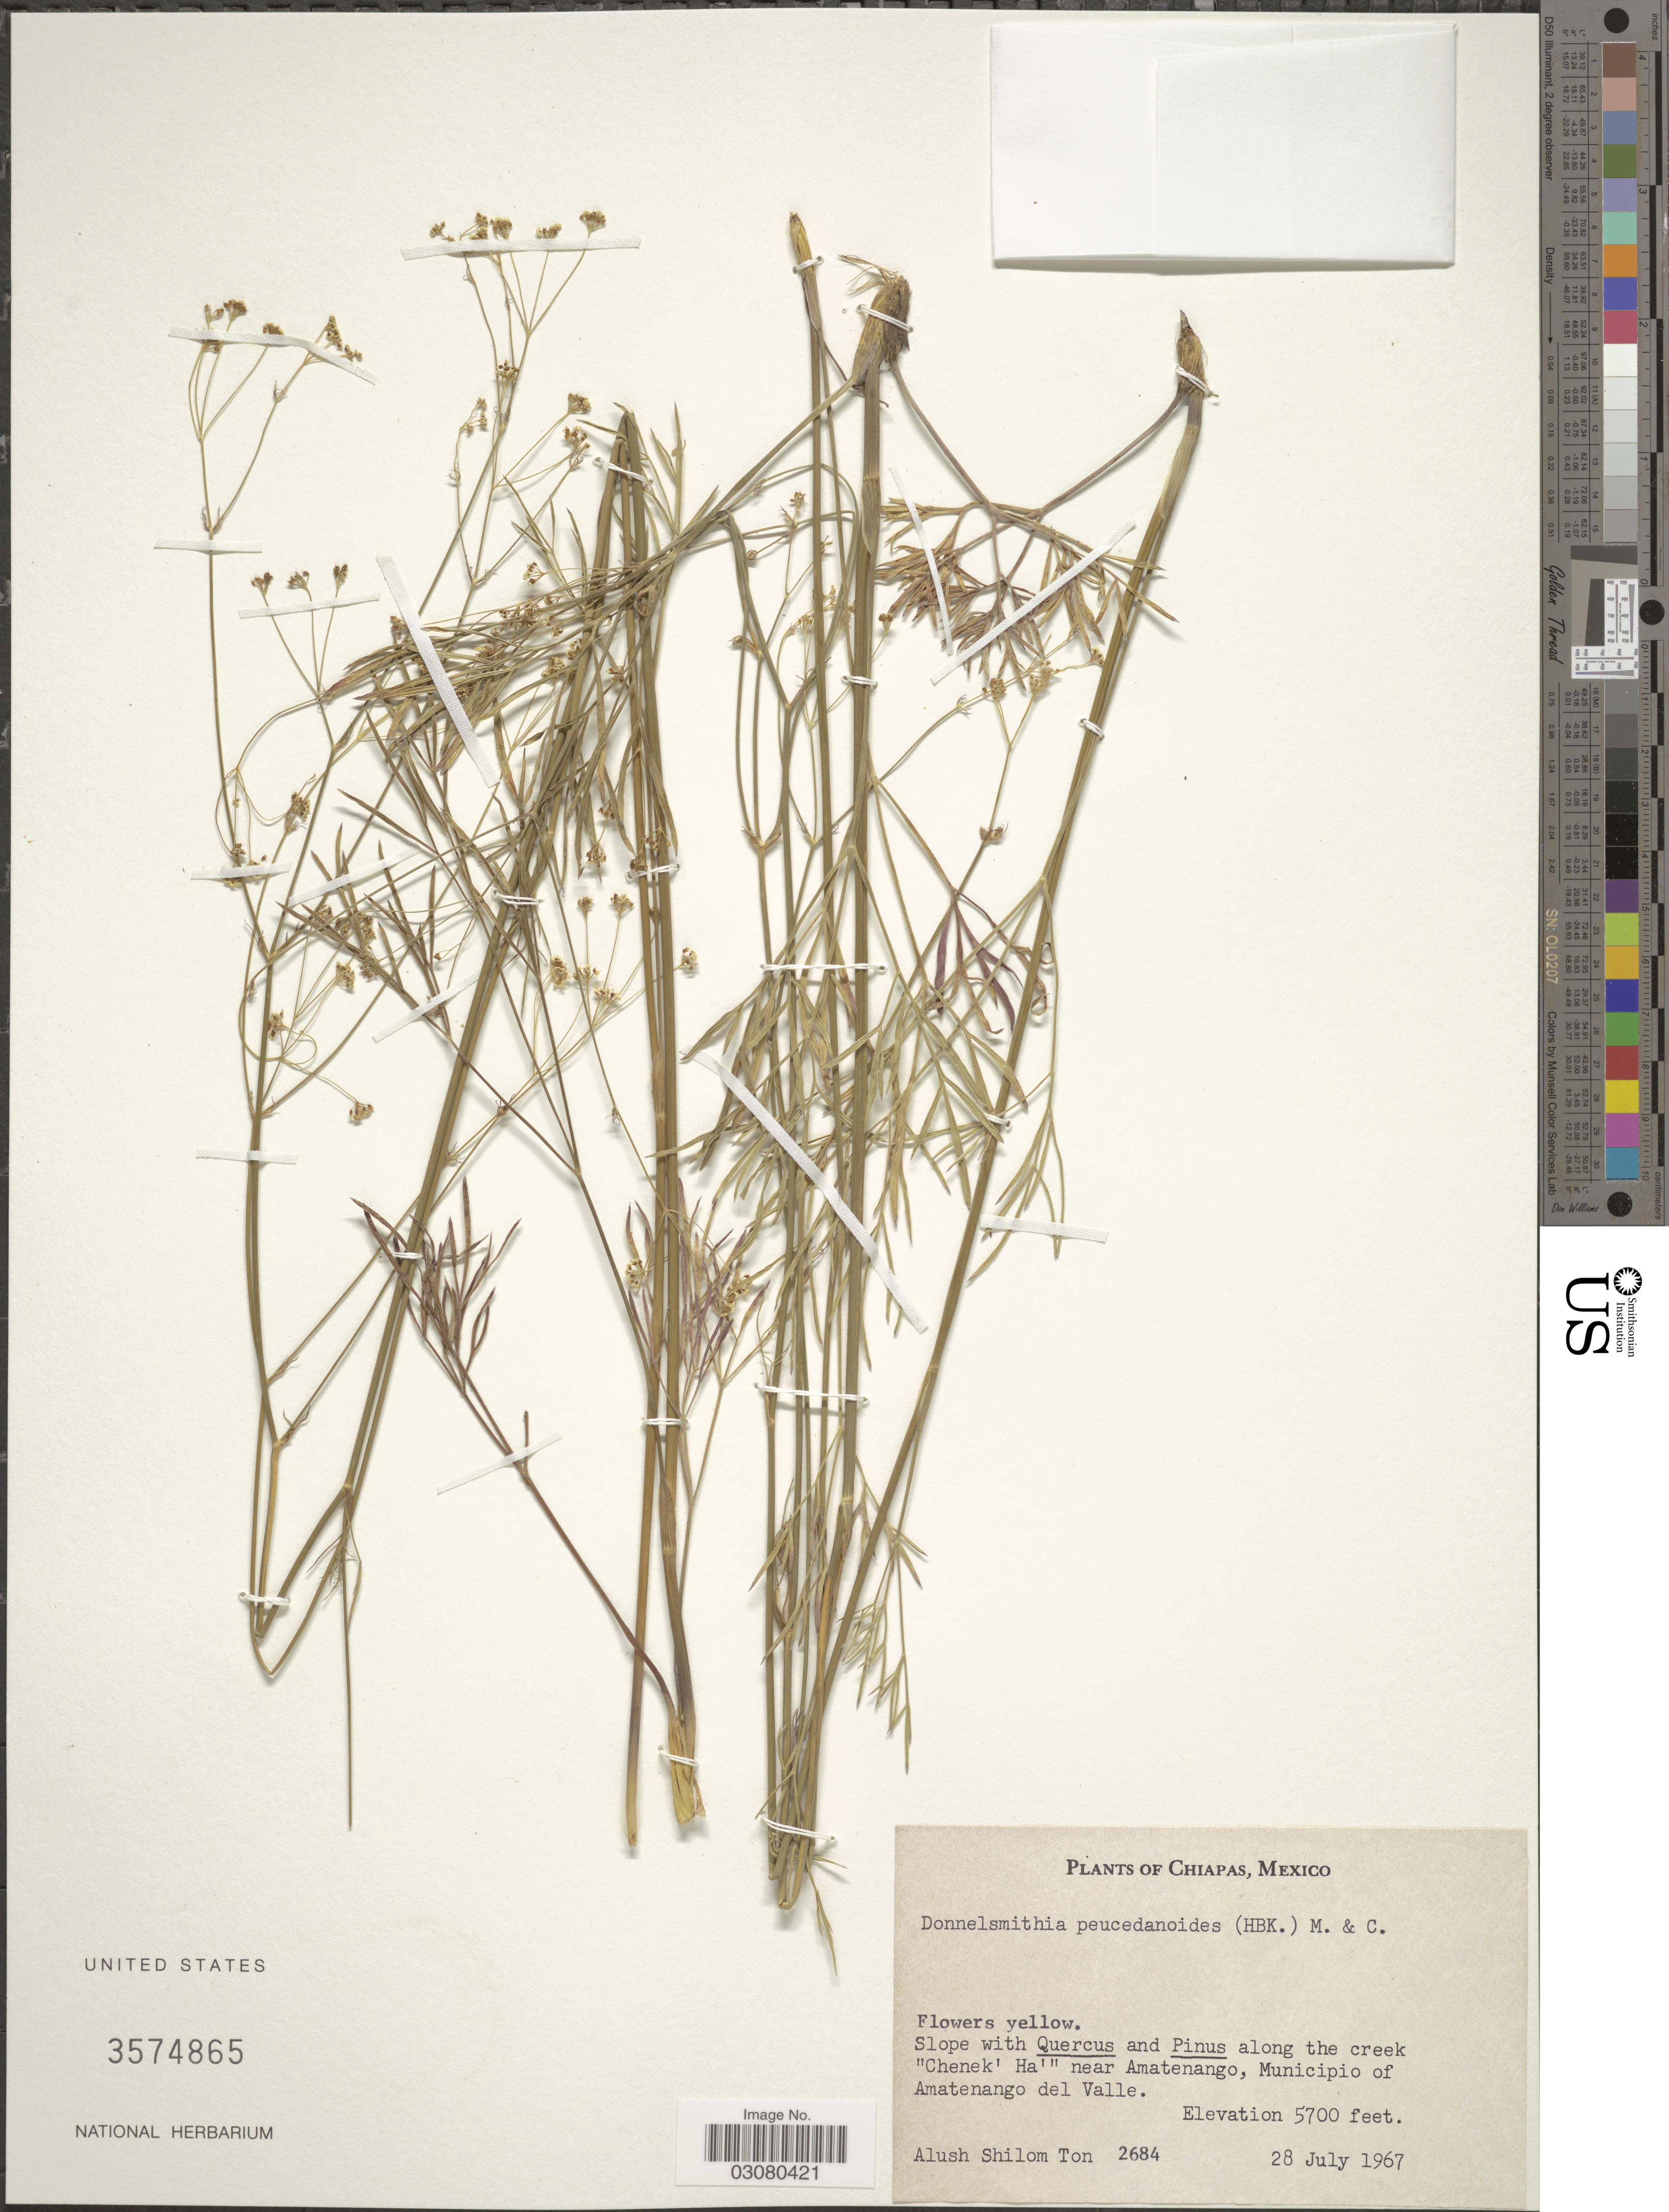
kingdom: Plantae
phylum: Tracheophyta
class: Magnoliopsida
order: Apiales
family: Apiaceae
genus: Donnellsmithia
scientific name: Donnellsmithia peucedanoides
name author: (Kunth) Mathias & Constance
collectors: A. M. Ton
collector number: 2684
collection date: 1967-07-28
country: Mexico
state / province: Chiapas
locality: Along the creek "Chenek' Ha'" near Amatenango, Municipio of Amaenango del Valle.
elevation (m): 1737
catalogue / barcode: US 3574865